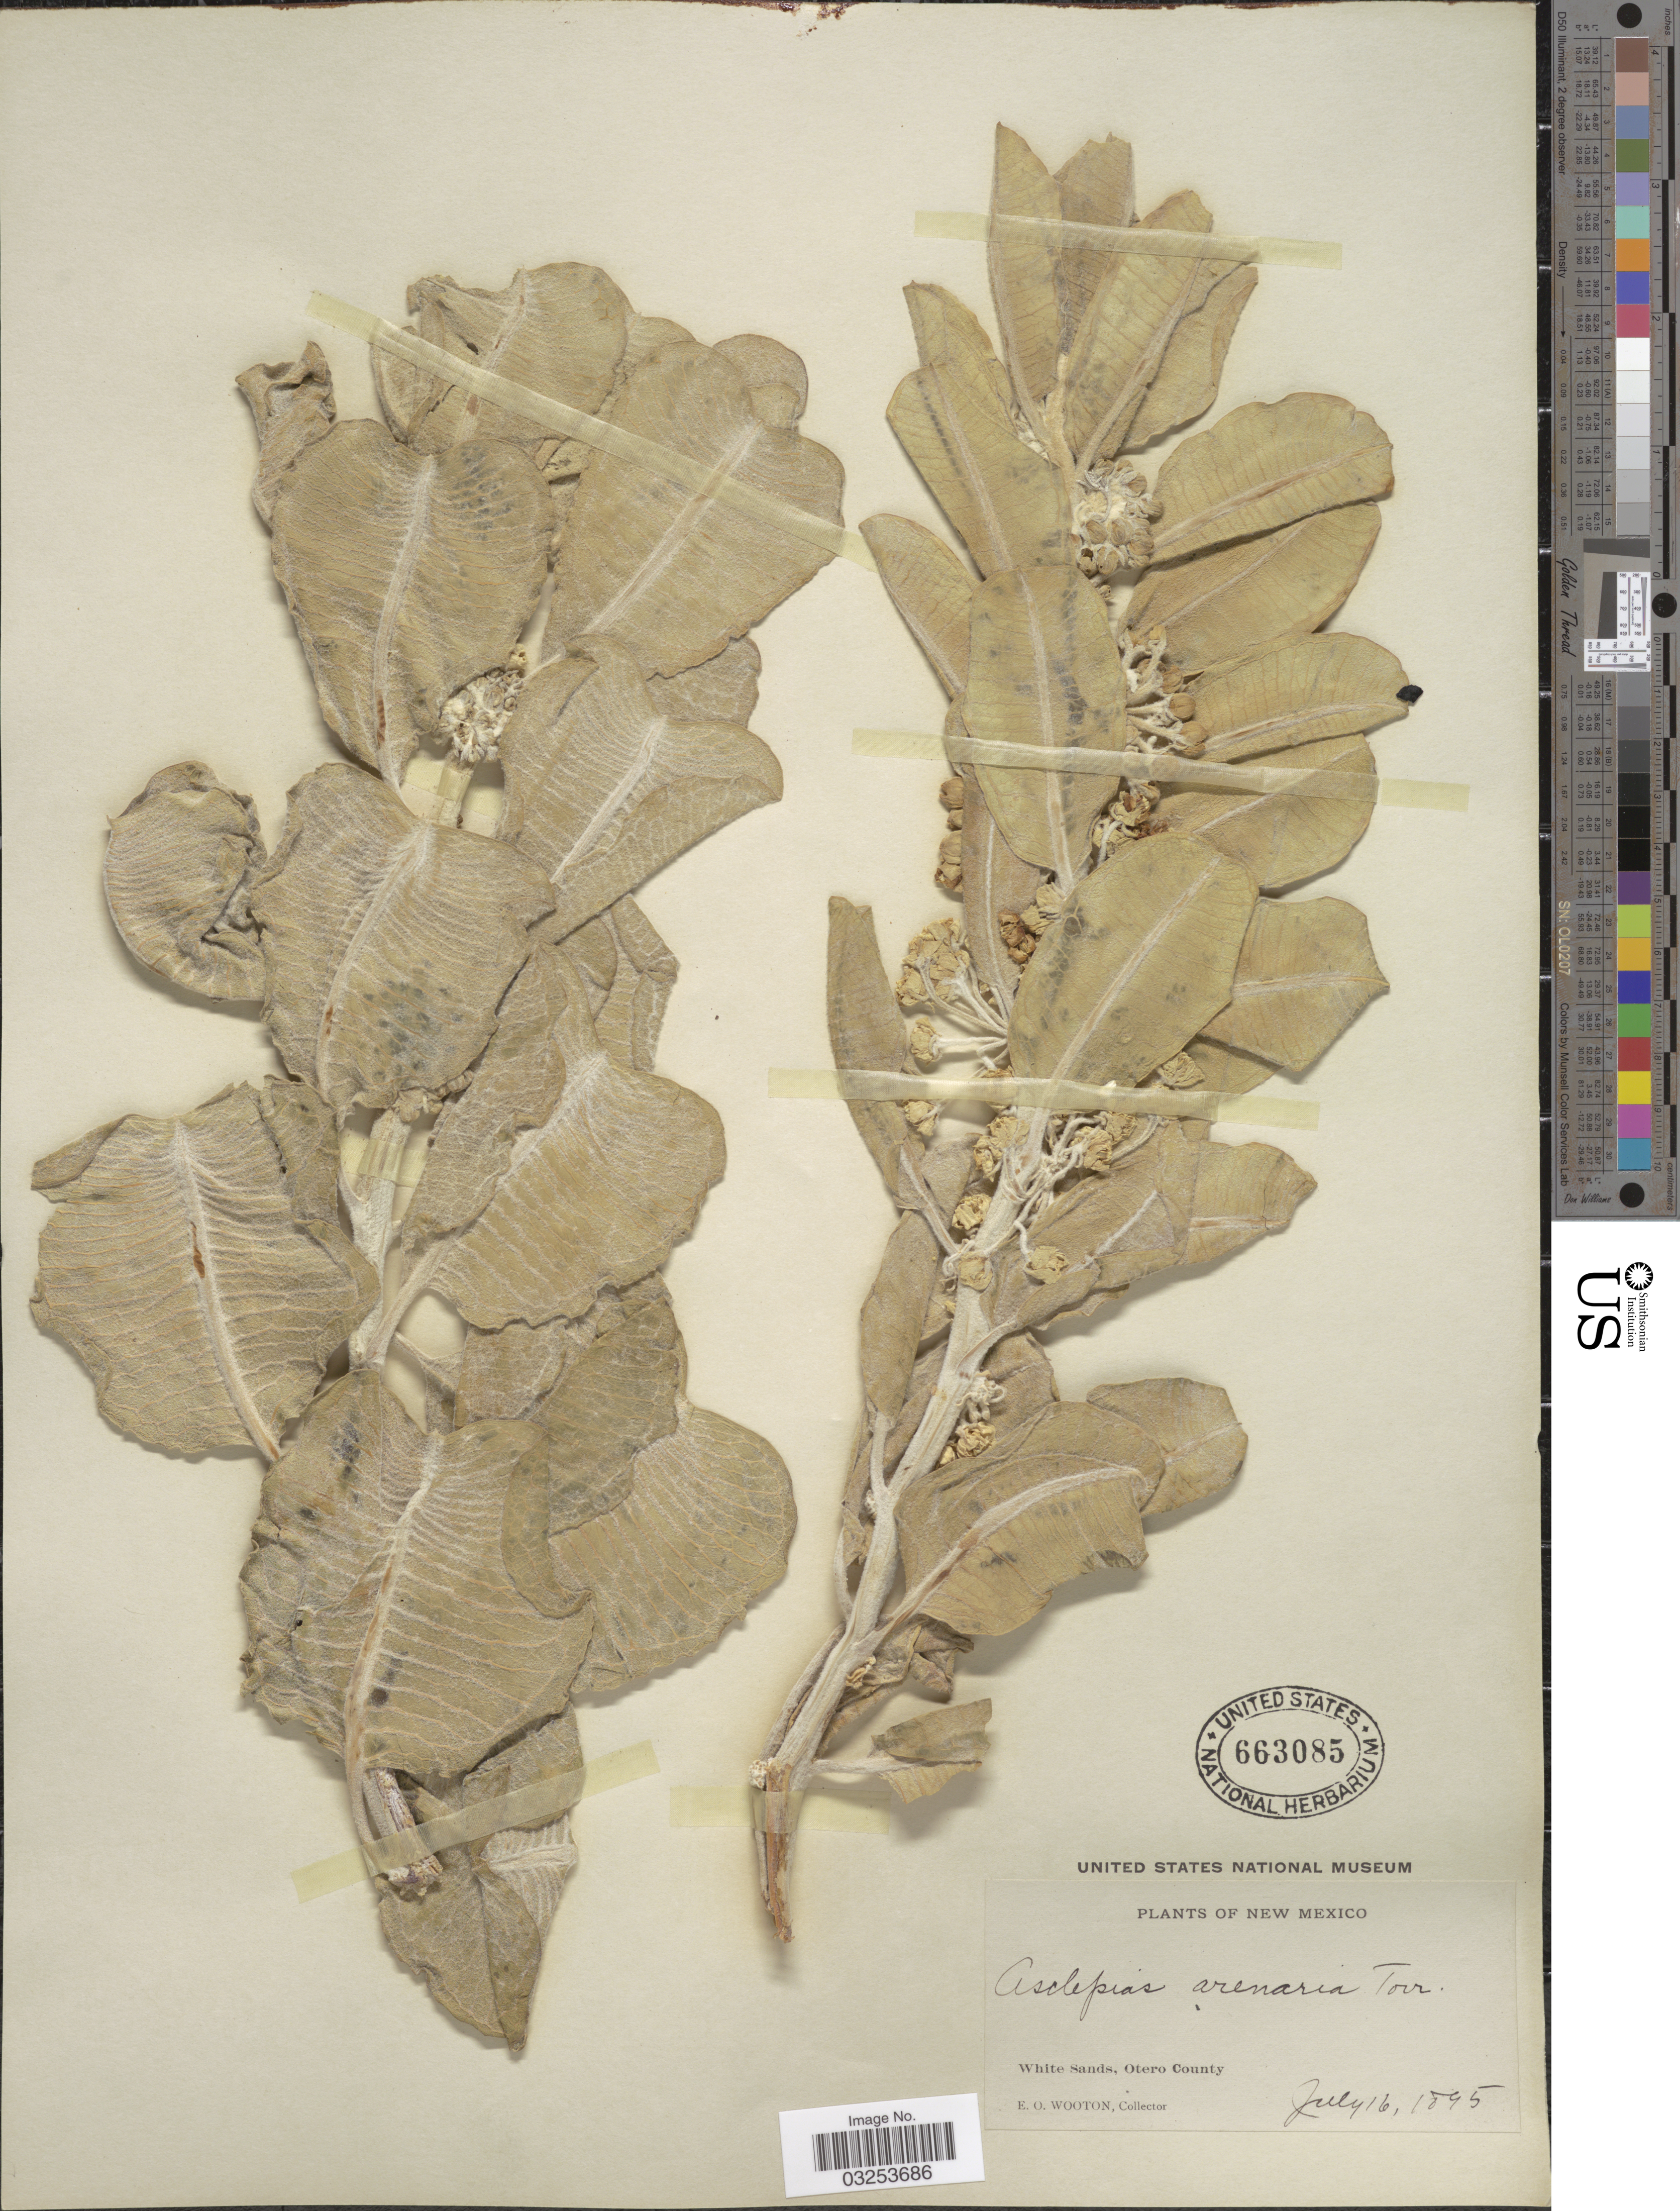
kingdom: Plantae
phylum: Tracheophyta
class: Magnoliopsida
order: Gentianales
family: Apocynaceae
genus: Asclepias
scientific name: Asclepias arenaria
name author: Torr.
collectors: E. O. Wooton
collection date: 1895-07-16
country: United States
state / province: New Mexico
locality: White Sands, Otero County.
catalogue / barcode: US 663085